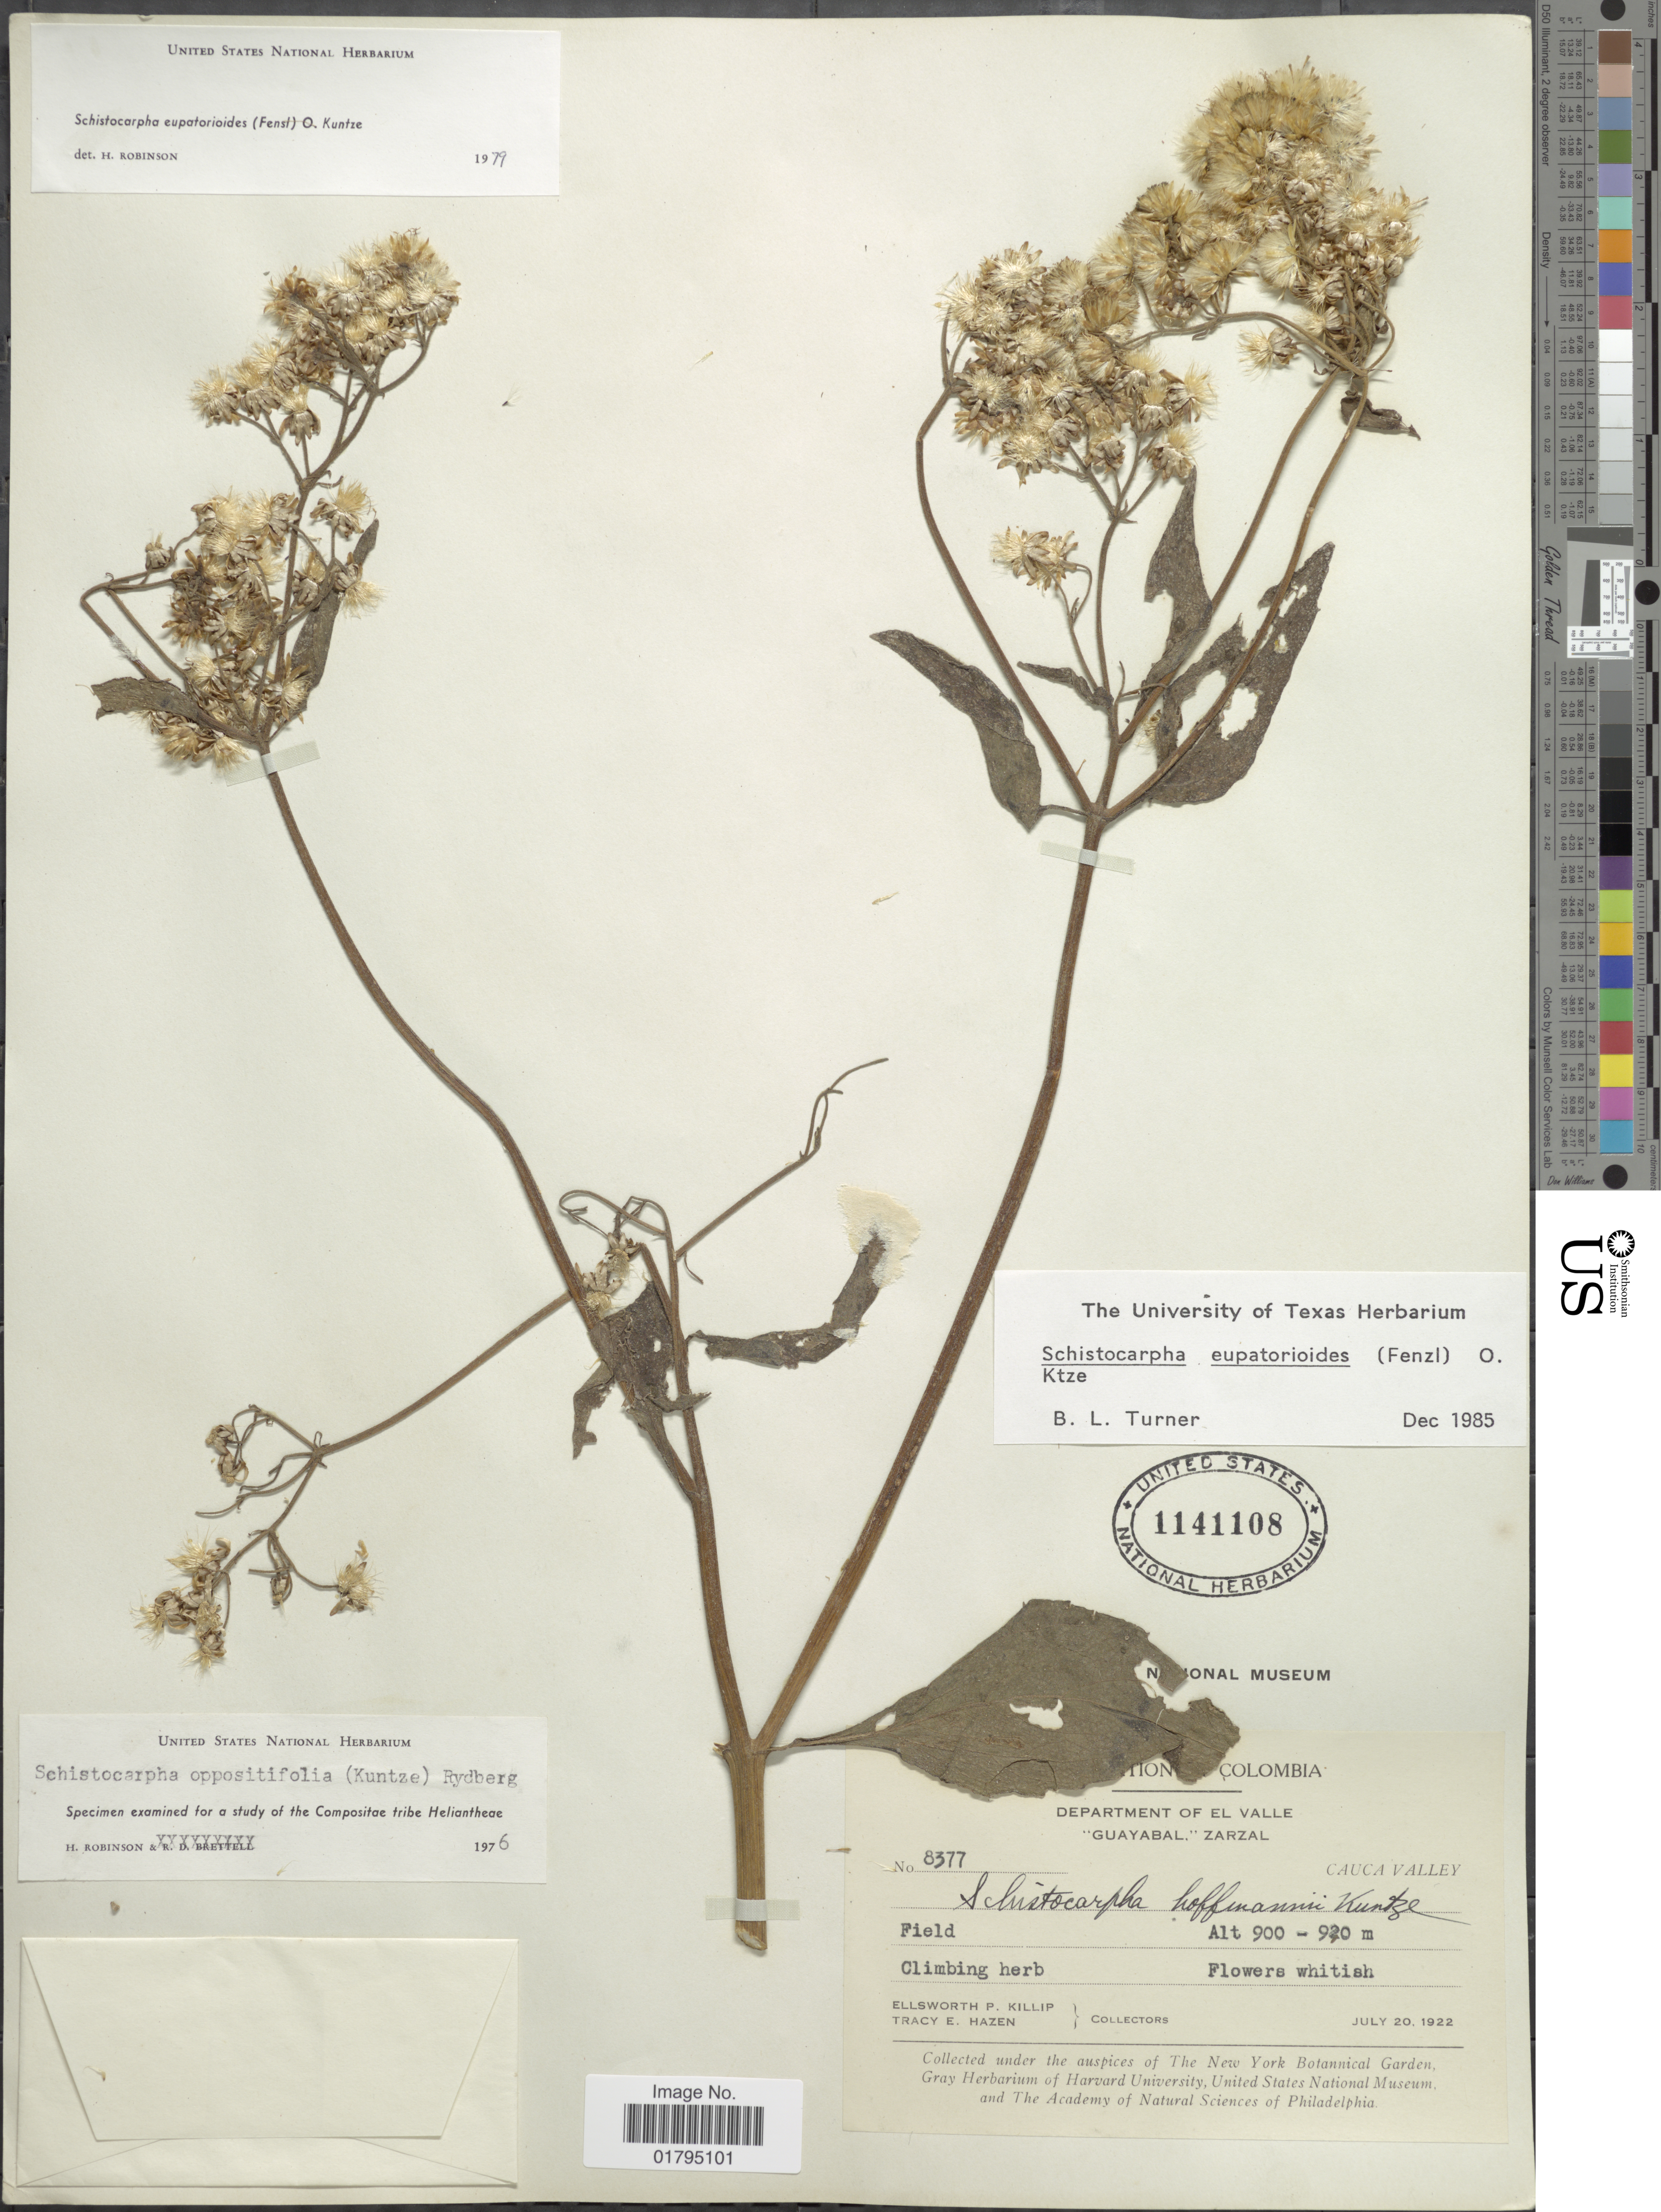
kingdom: Plantae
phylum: Tracheophyta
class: Magnoliopsida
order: Asterales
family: Asteraceae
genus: Schistocarpha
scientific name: Schistocarpha eupatorioides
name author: (Fenzl) Kuntze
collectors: E. P. Killip & T. E. Hazen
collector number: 8377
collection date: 1922-07-20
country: Colombia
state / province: Valle del Cauca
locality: Department of El valle. "Guayabal, "Zarzal, Cauca Valley.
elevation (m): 900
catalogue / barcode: US 1141108